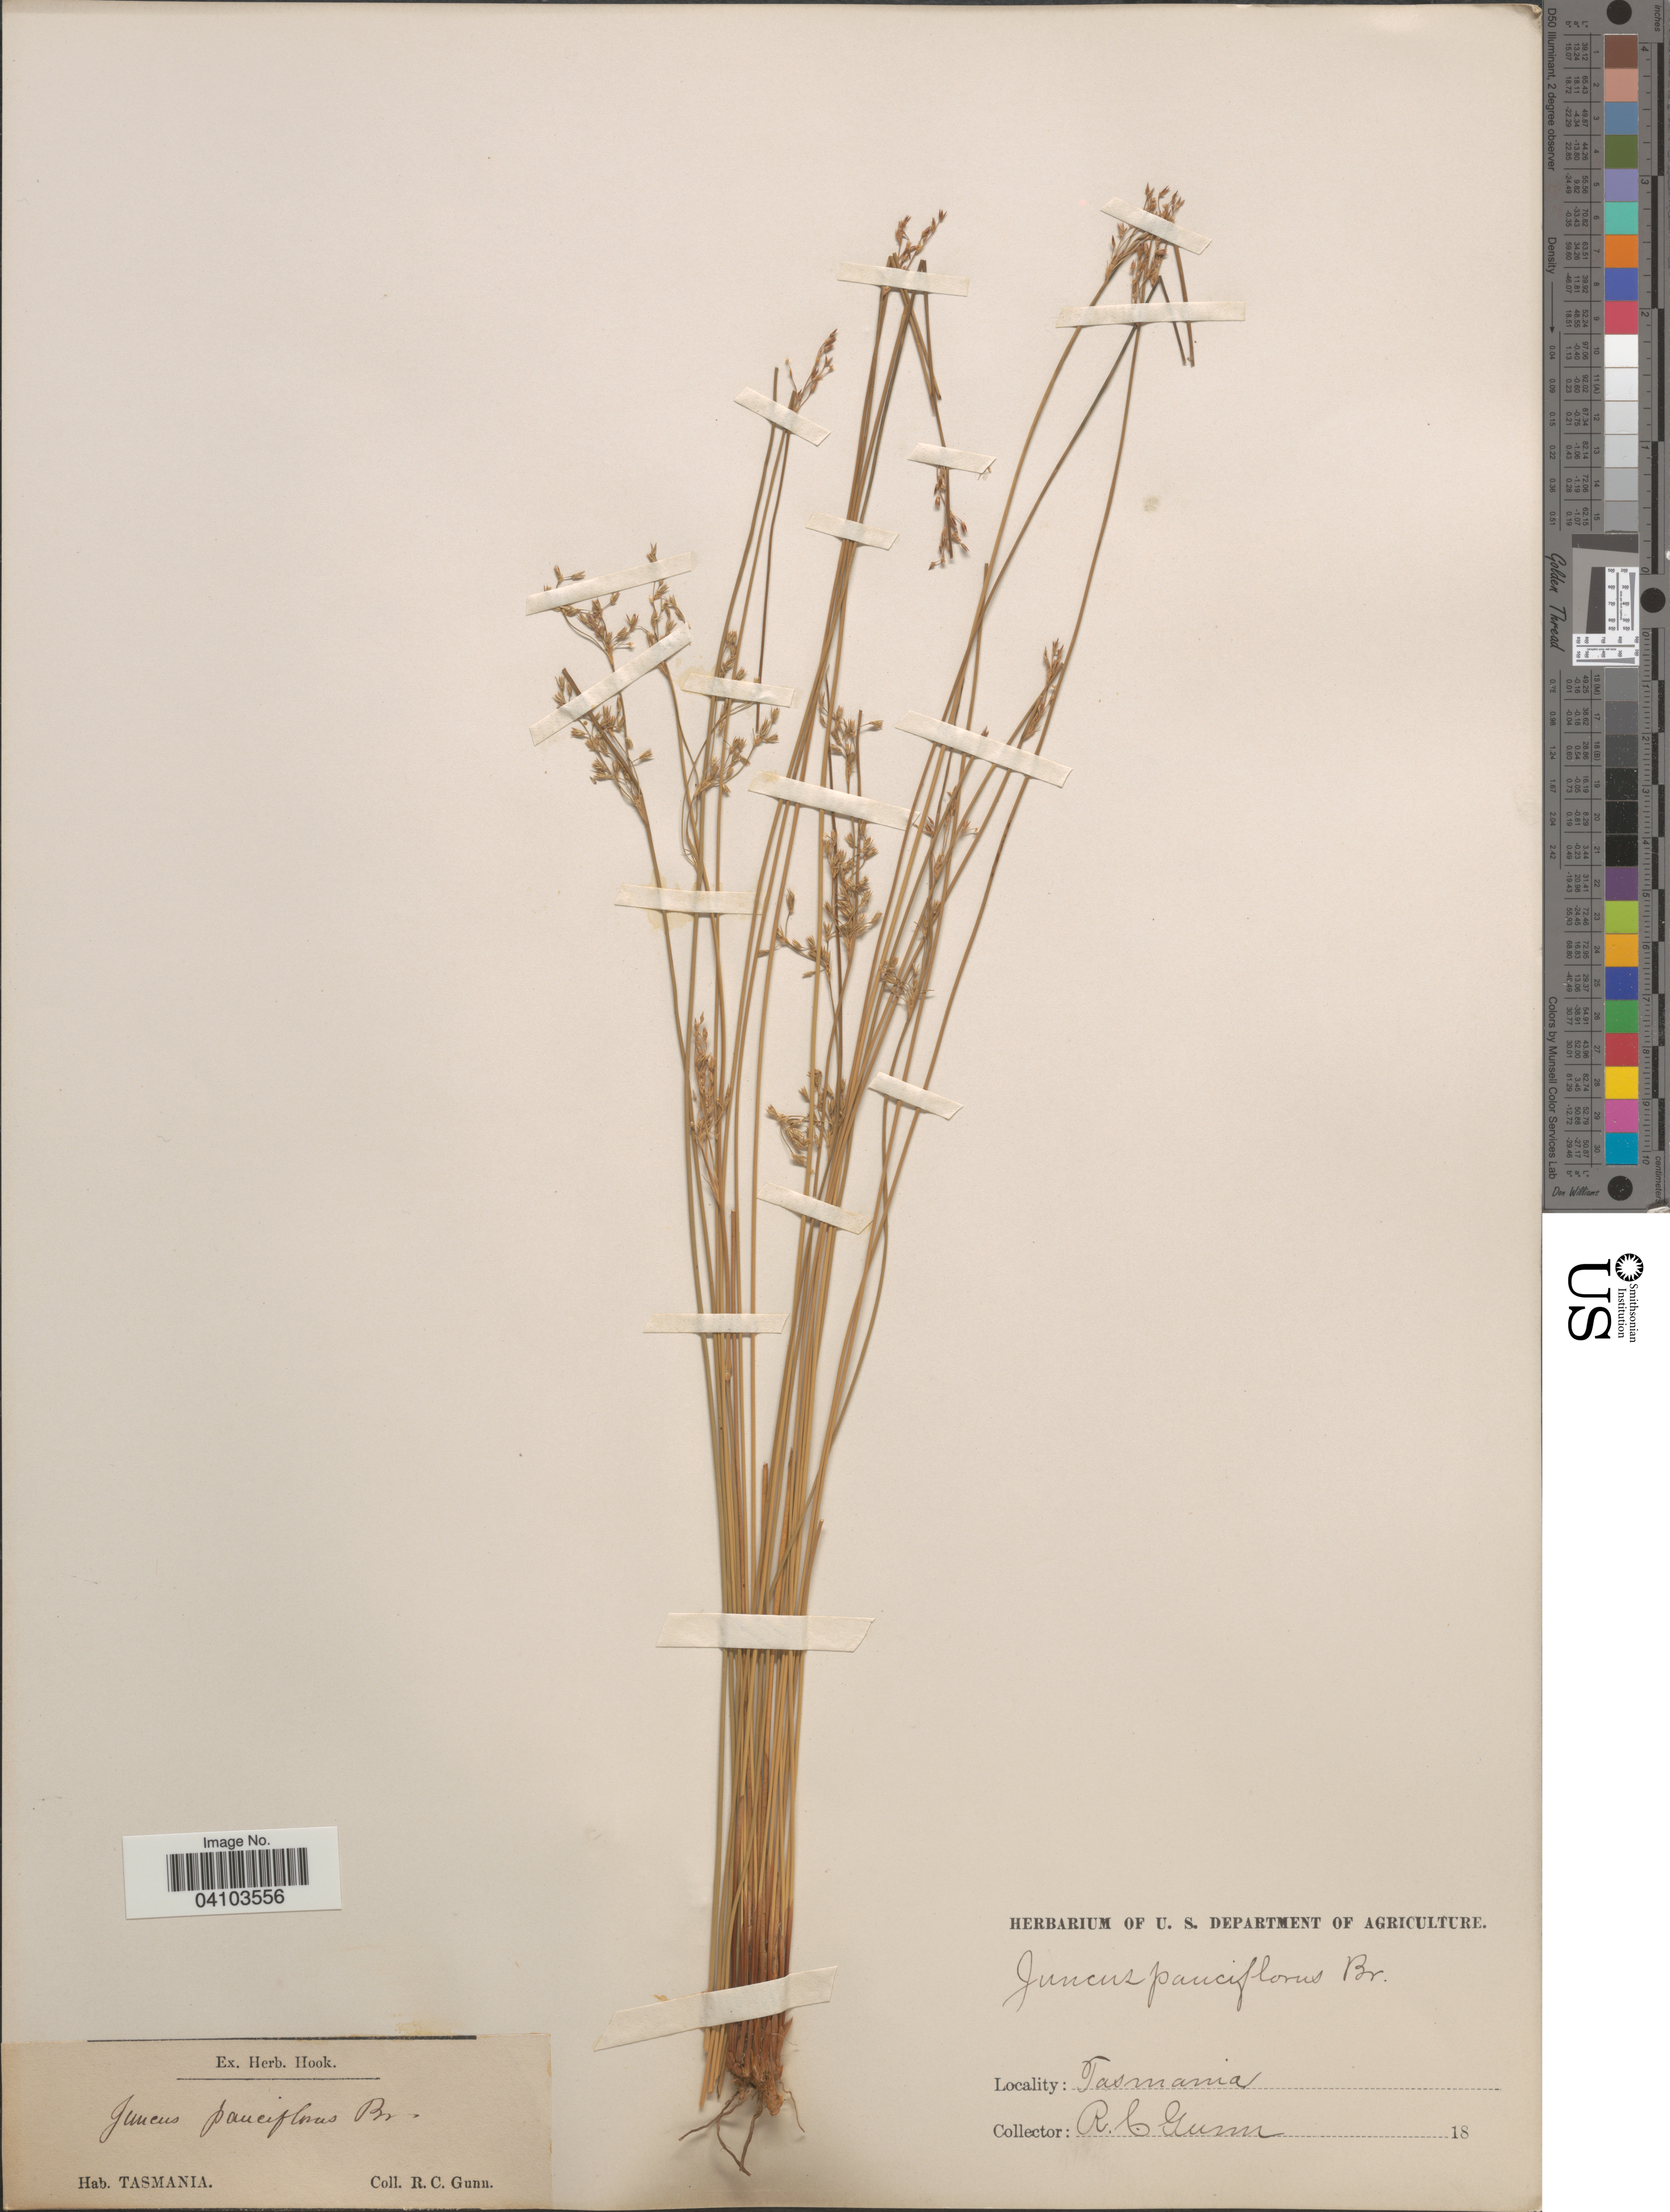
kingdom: Plantae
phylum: Tracheophyta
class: Liliopsida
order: Poales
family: Juncaceae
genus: Juncus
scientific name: Juncus pauciflorus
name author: R. Br.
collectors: R. Gunn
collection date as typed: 18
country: Australia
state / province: Tasmania